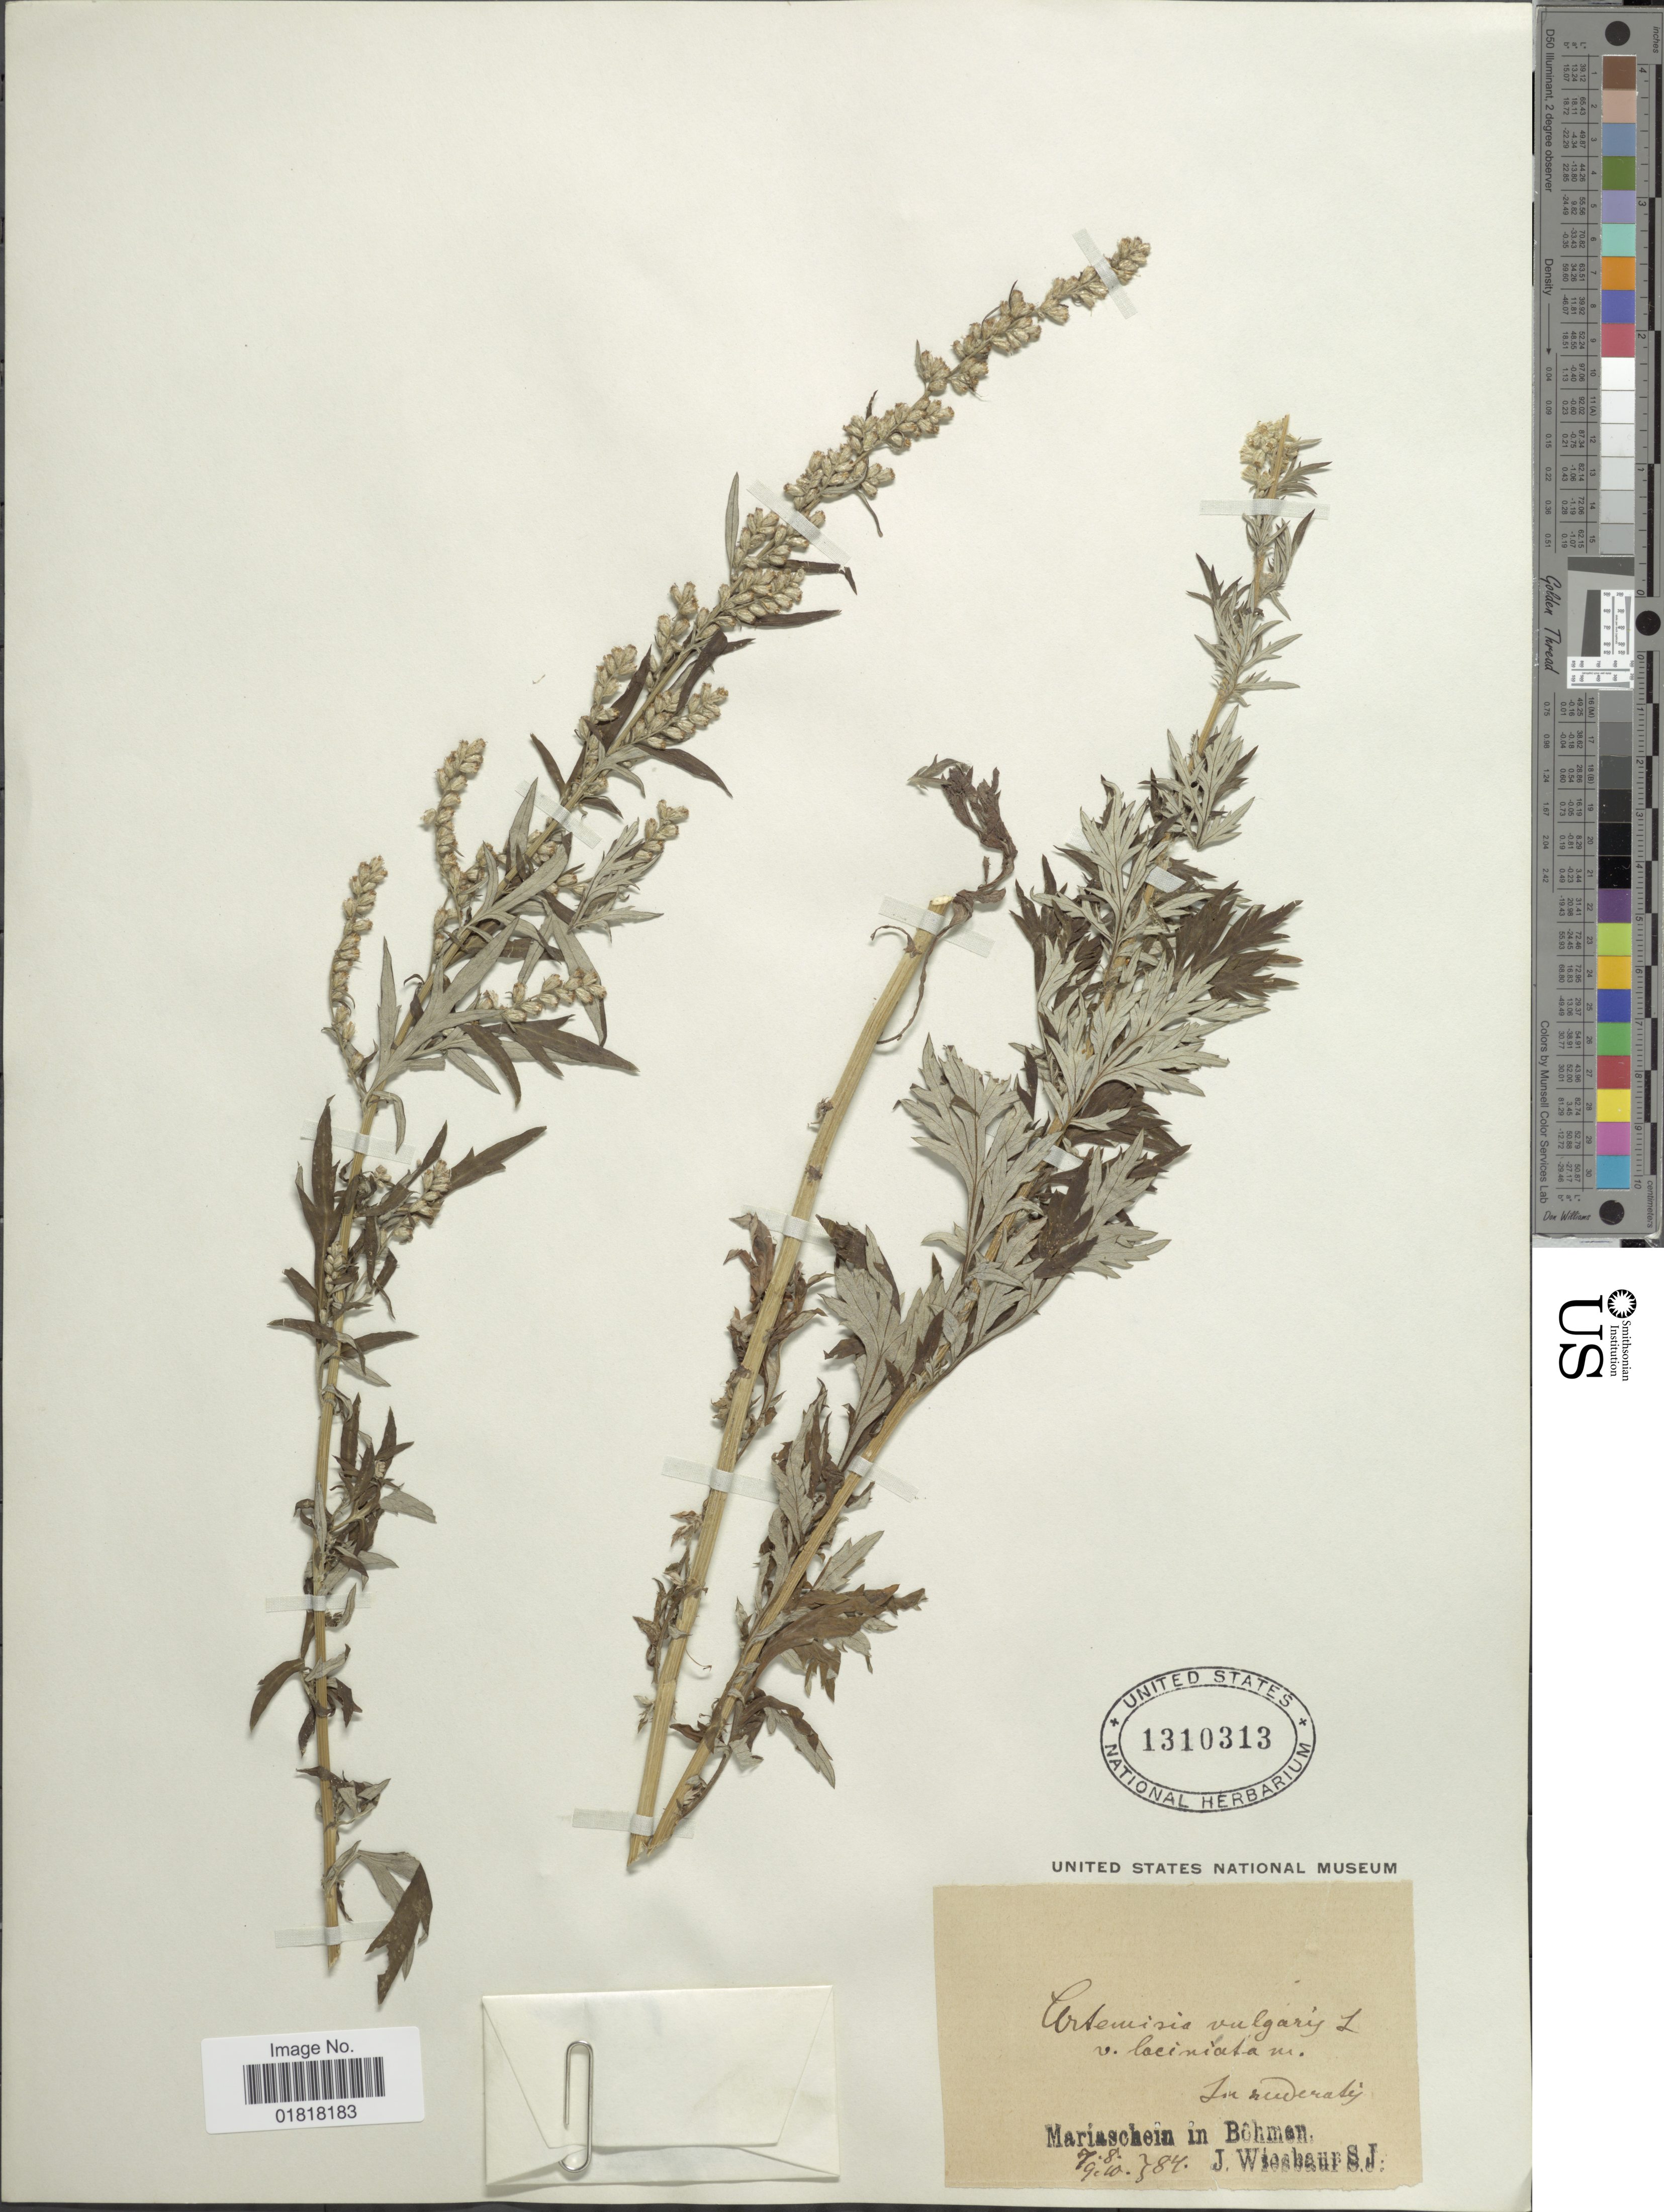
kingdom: Plantae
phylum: Tracheophyta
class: Magnoliopsida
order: Asterales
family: Asteraceae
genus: Artemisia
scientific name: Artemisia vulgaris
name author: L.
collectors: J. Wiesbaur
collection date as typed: Transcribed d/m/y: 7/8/84 to 9/10/84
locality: In ruderasy [interpreted], Mariaschein in Bôhmen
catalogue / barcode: US 1310313